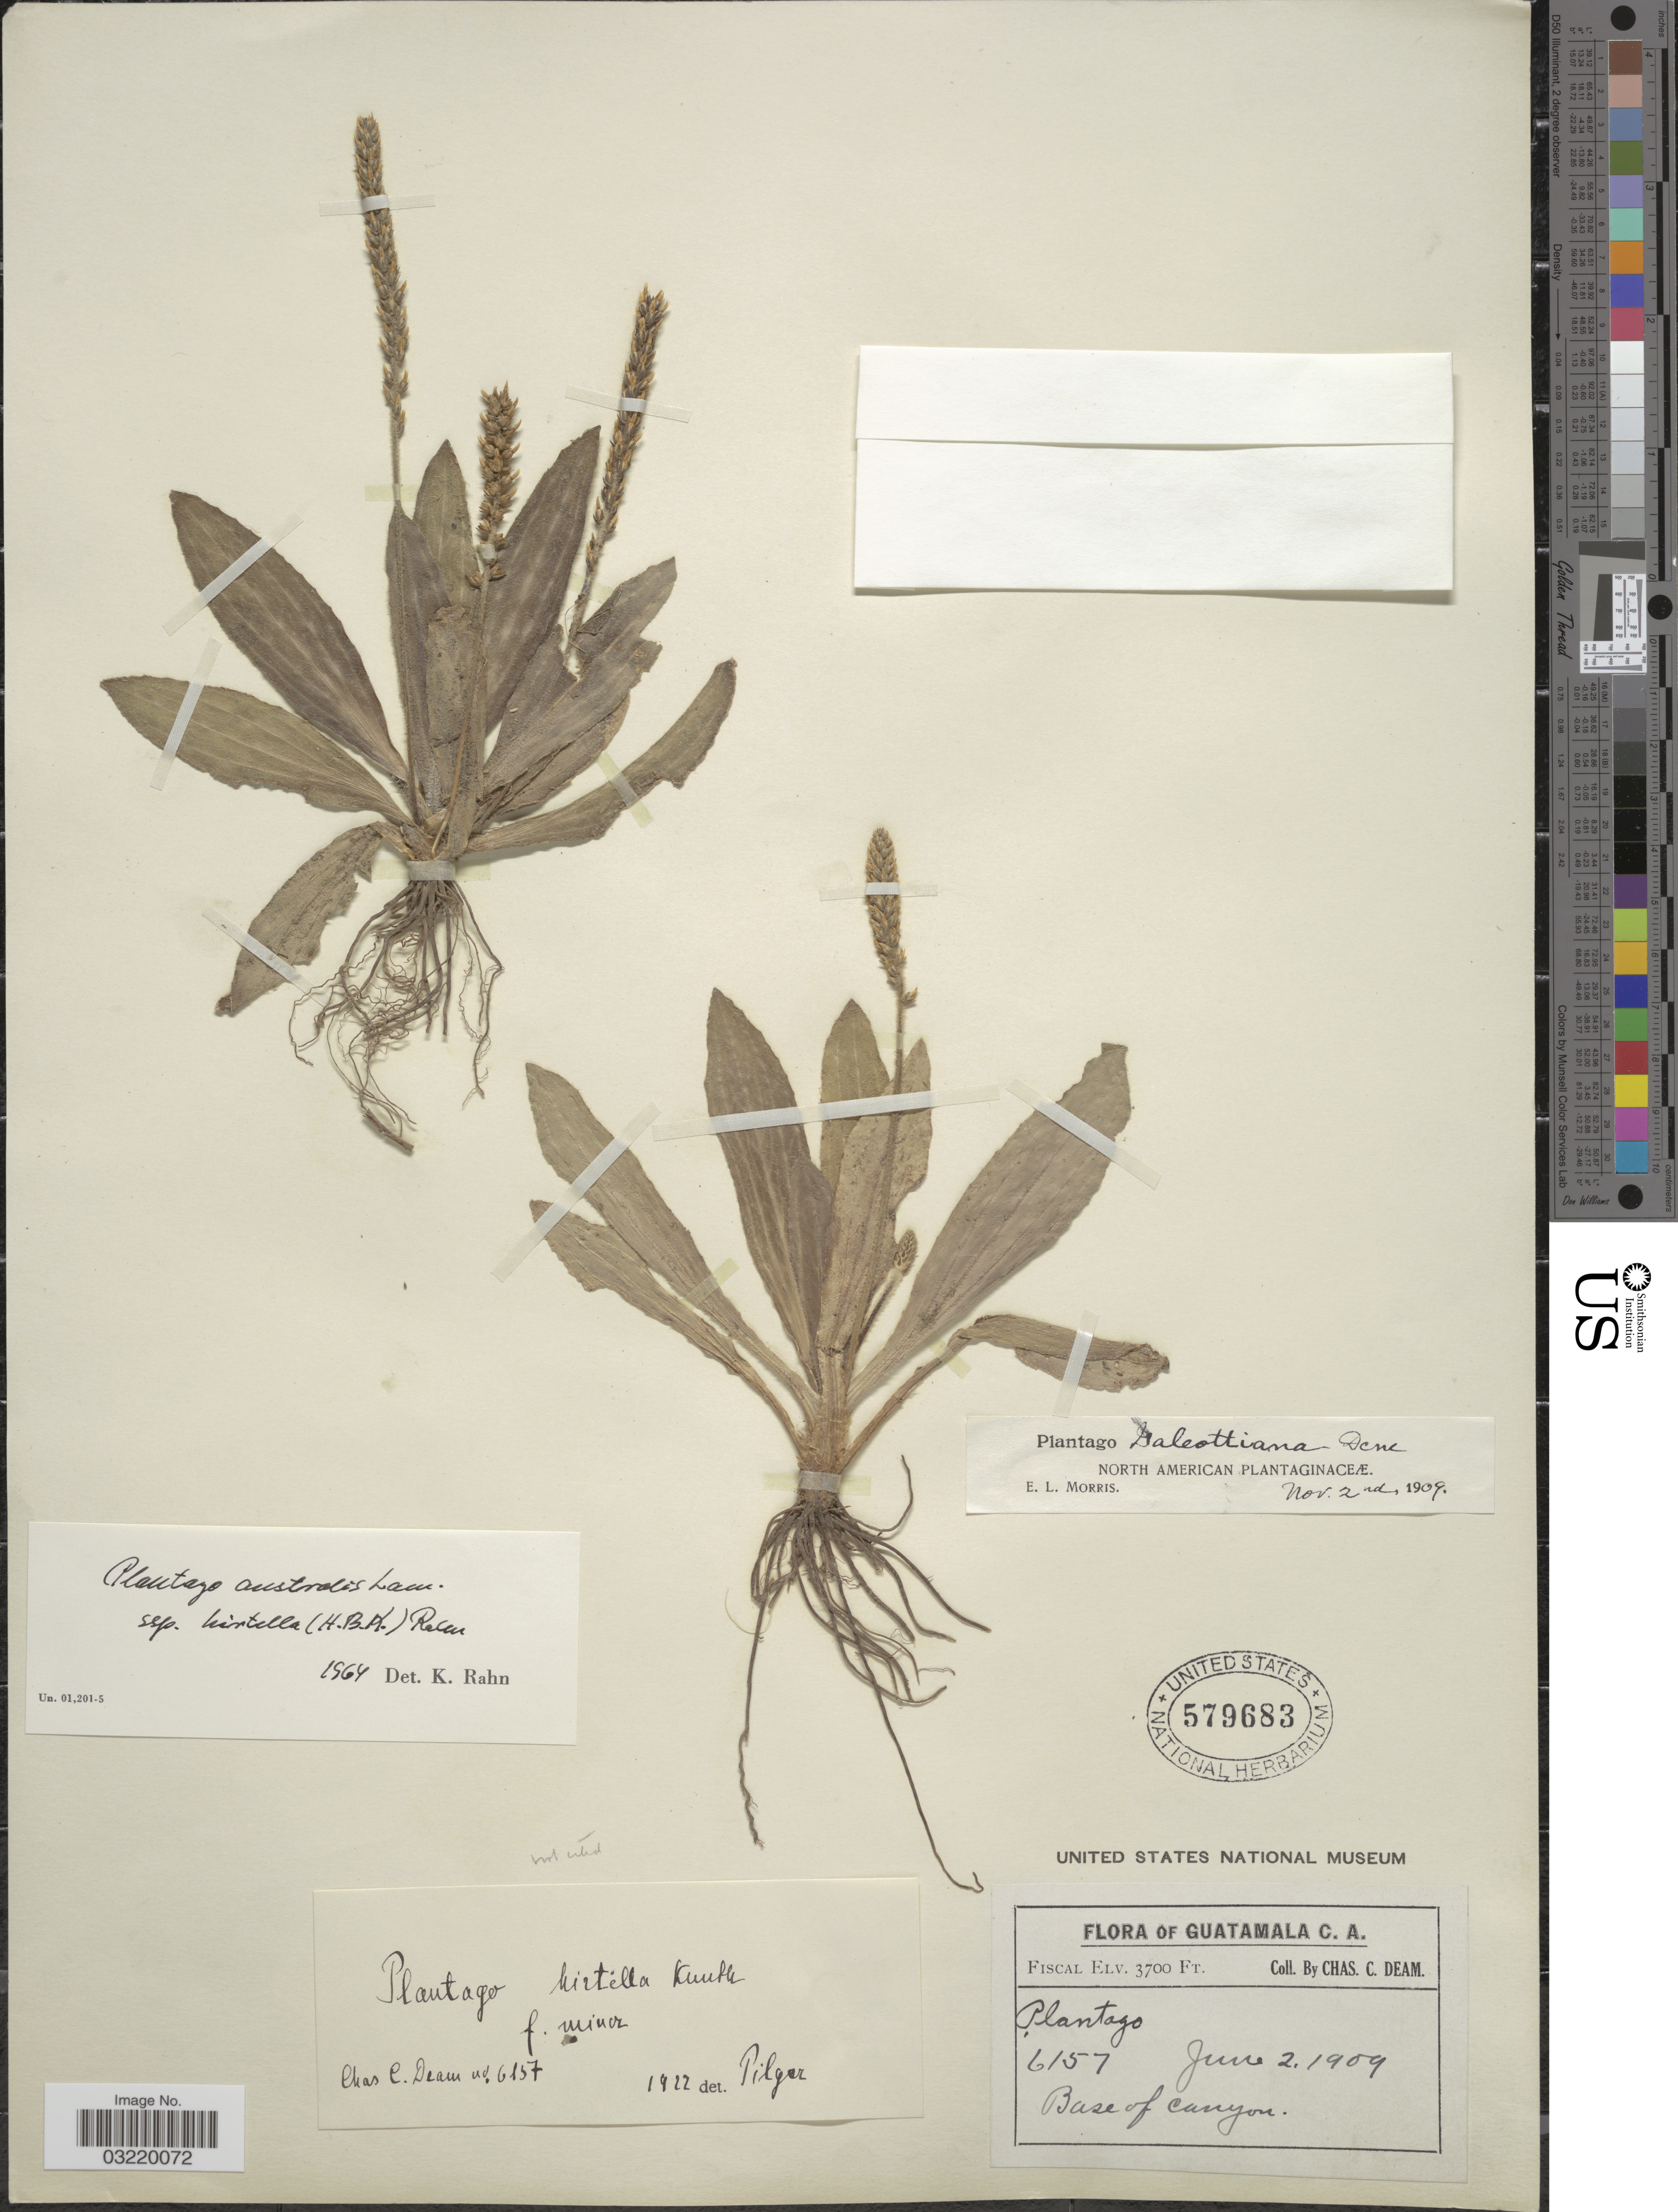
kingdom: Plantae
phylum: Tracheophyta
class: Magnoliopsida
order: Lamiales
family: Plantaginaceae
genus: Plantago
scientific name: Plantago australis subsp. hirtella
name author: (Kunth) Rahn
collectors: C. C. Deam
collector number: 6157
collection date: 1909-06-02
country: Guatemala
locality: Fiscal. Base of Canyon.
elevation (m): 1128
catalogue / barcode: US 579683